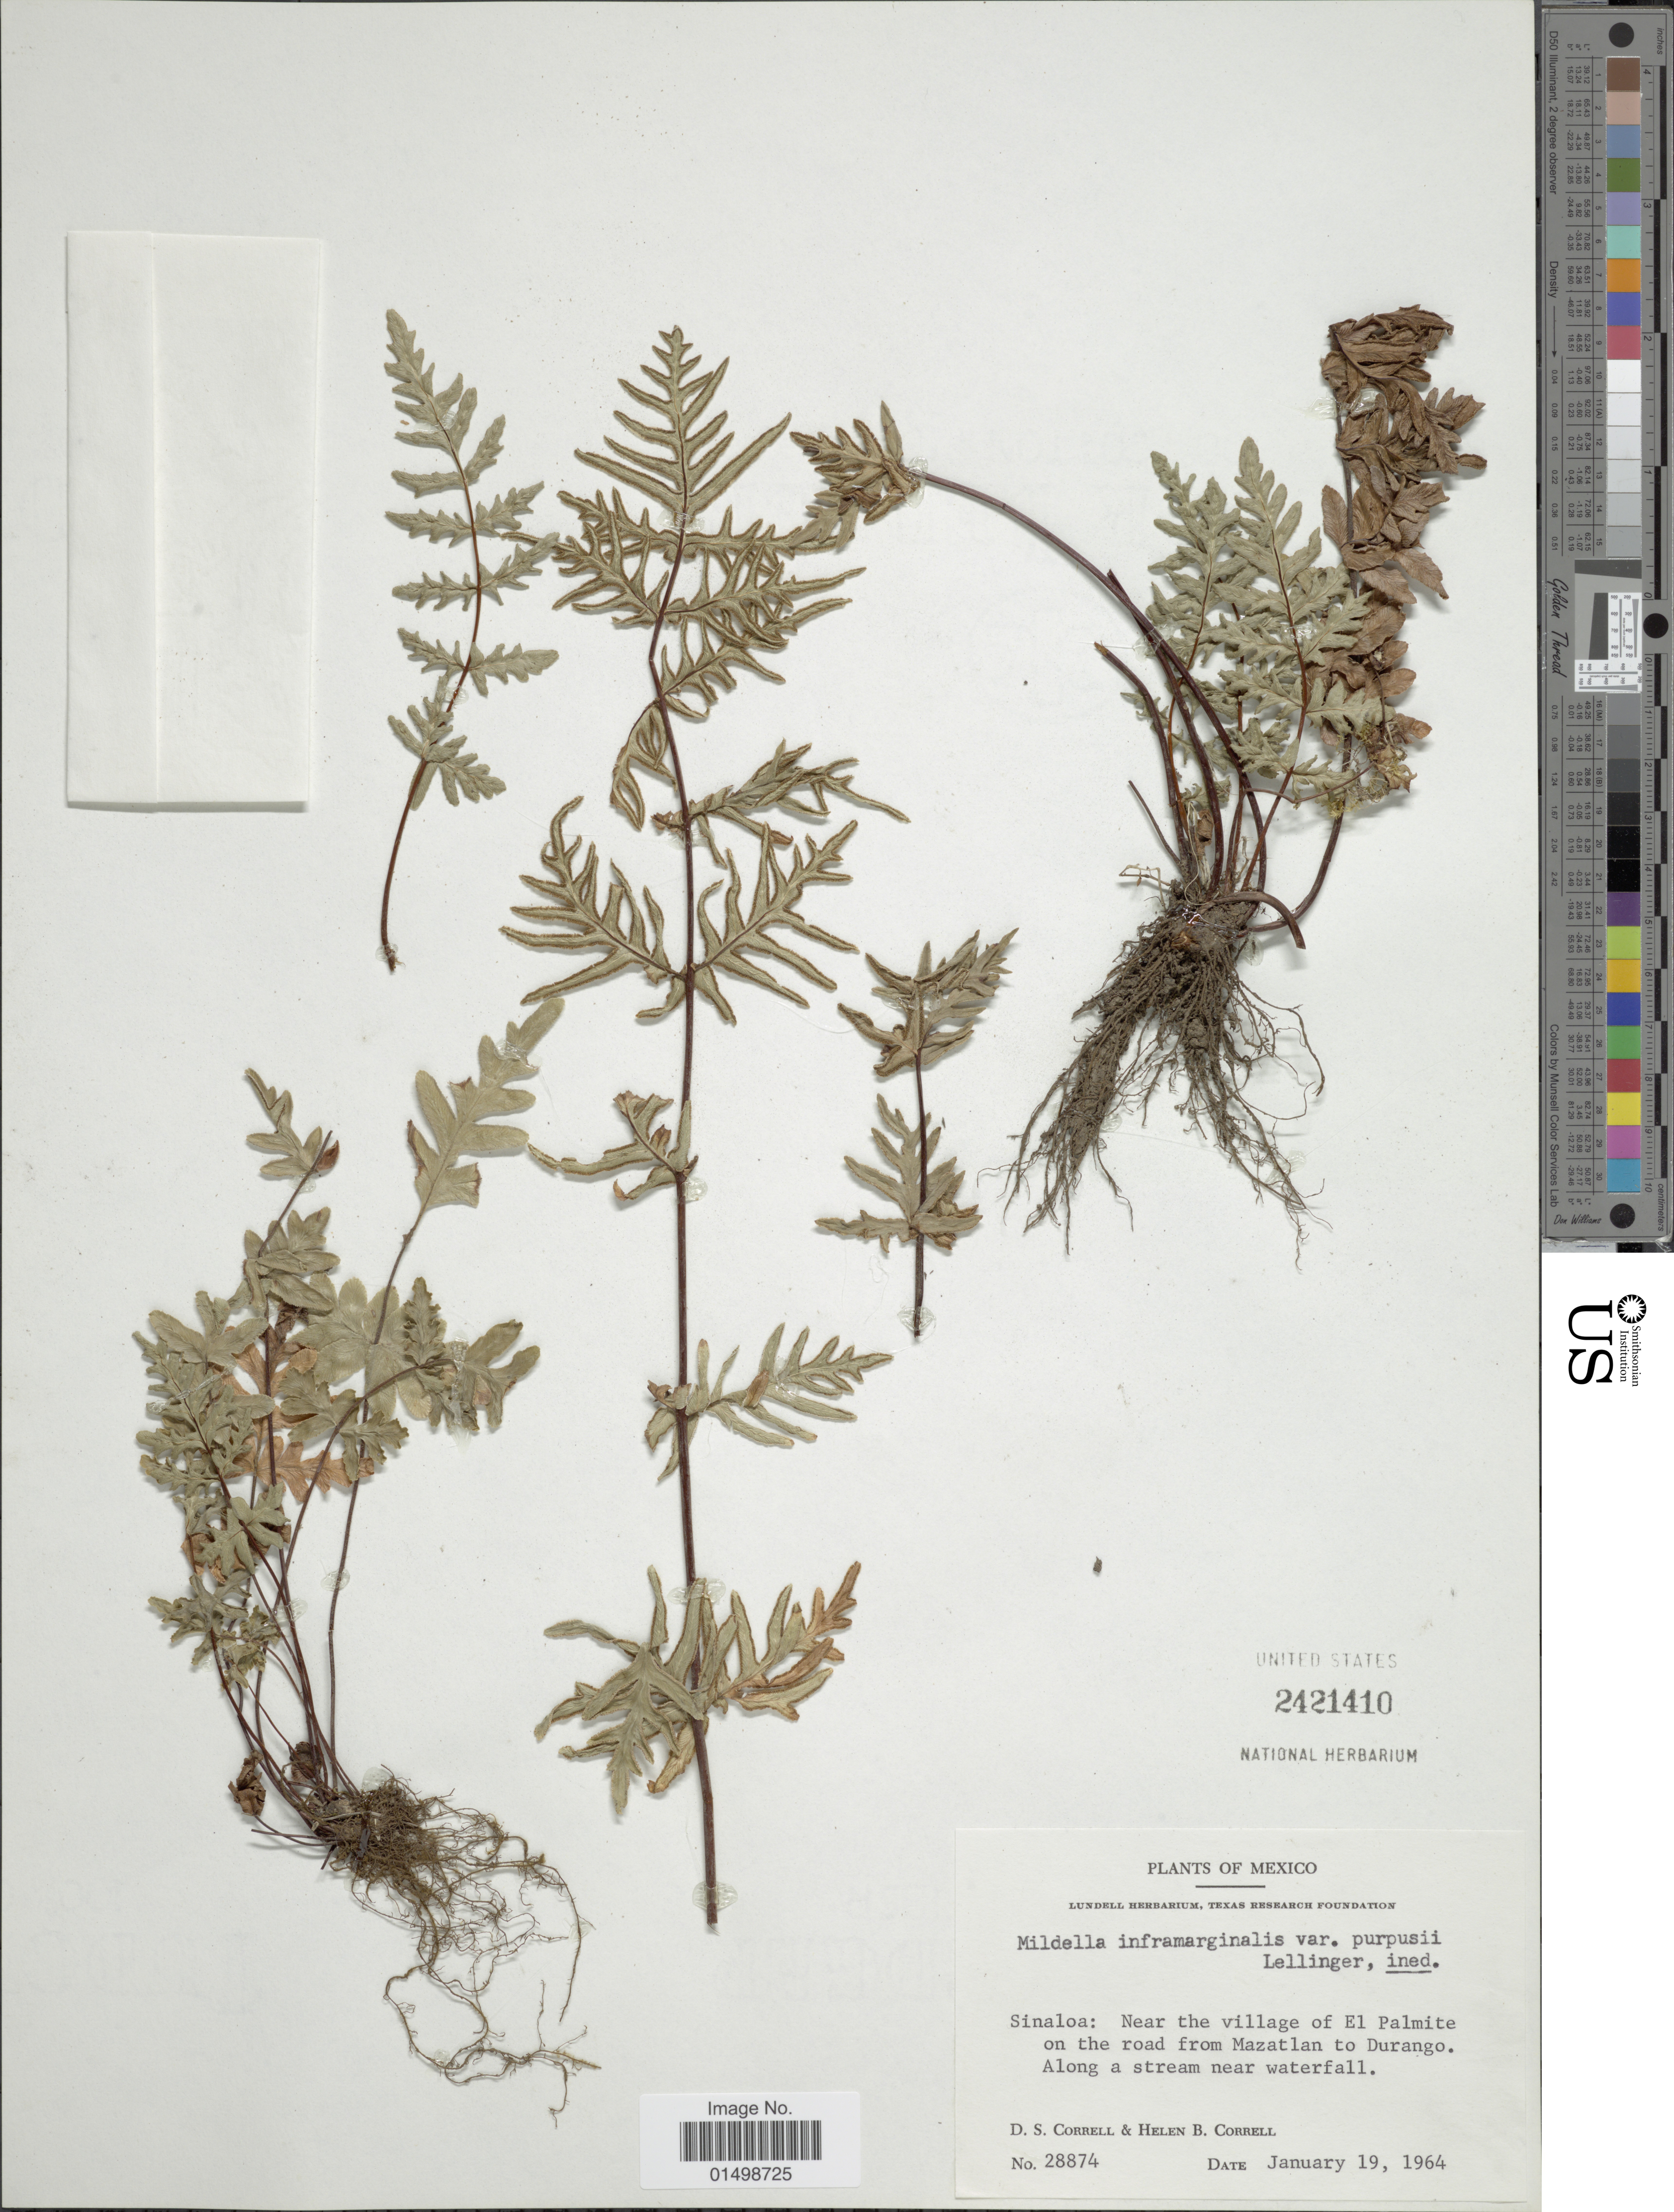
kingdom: Plantae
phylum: Tracheophyta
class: Polypodiopsida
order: Polypodiales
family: Pteridaceae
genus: Cheilanthes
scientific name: Cheilanthes intramarginalis var. intramarginalis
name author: (Kaulf.) Hook.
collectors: D. S. Correll & H. Correll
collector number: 28874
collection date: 1964-01-19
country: Mexico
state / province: Sinaloa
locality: Near the village of El Palmite on the road from Mazatlan to Durango. Along a stream near waterfall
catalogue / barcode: US 2421410